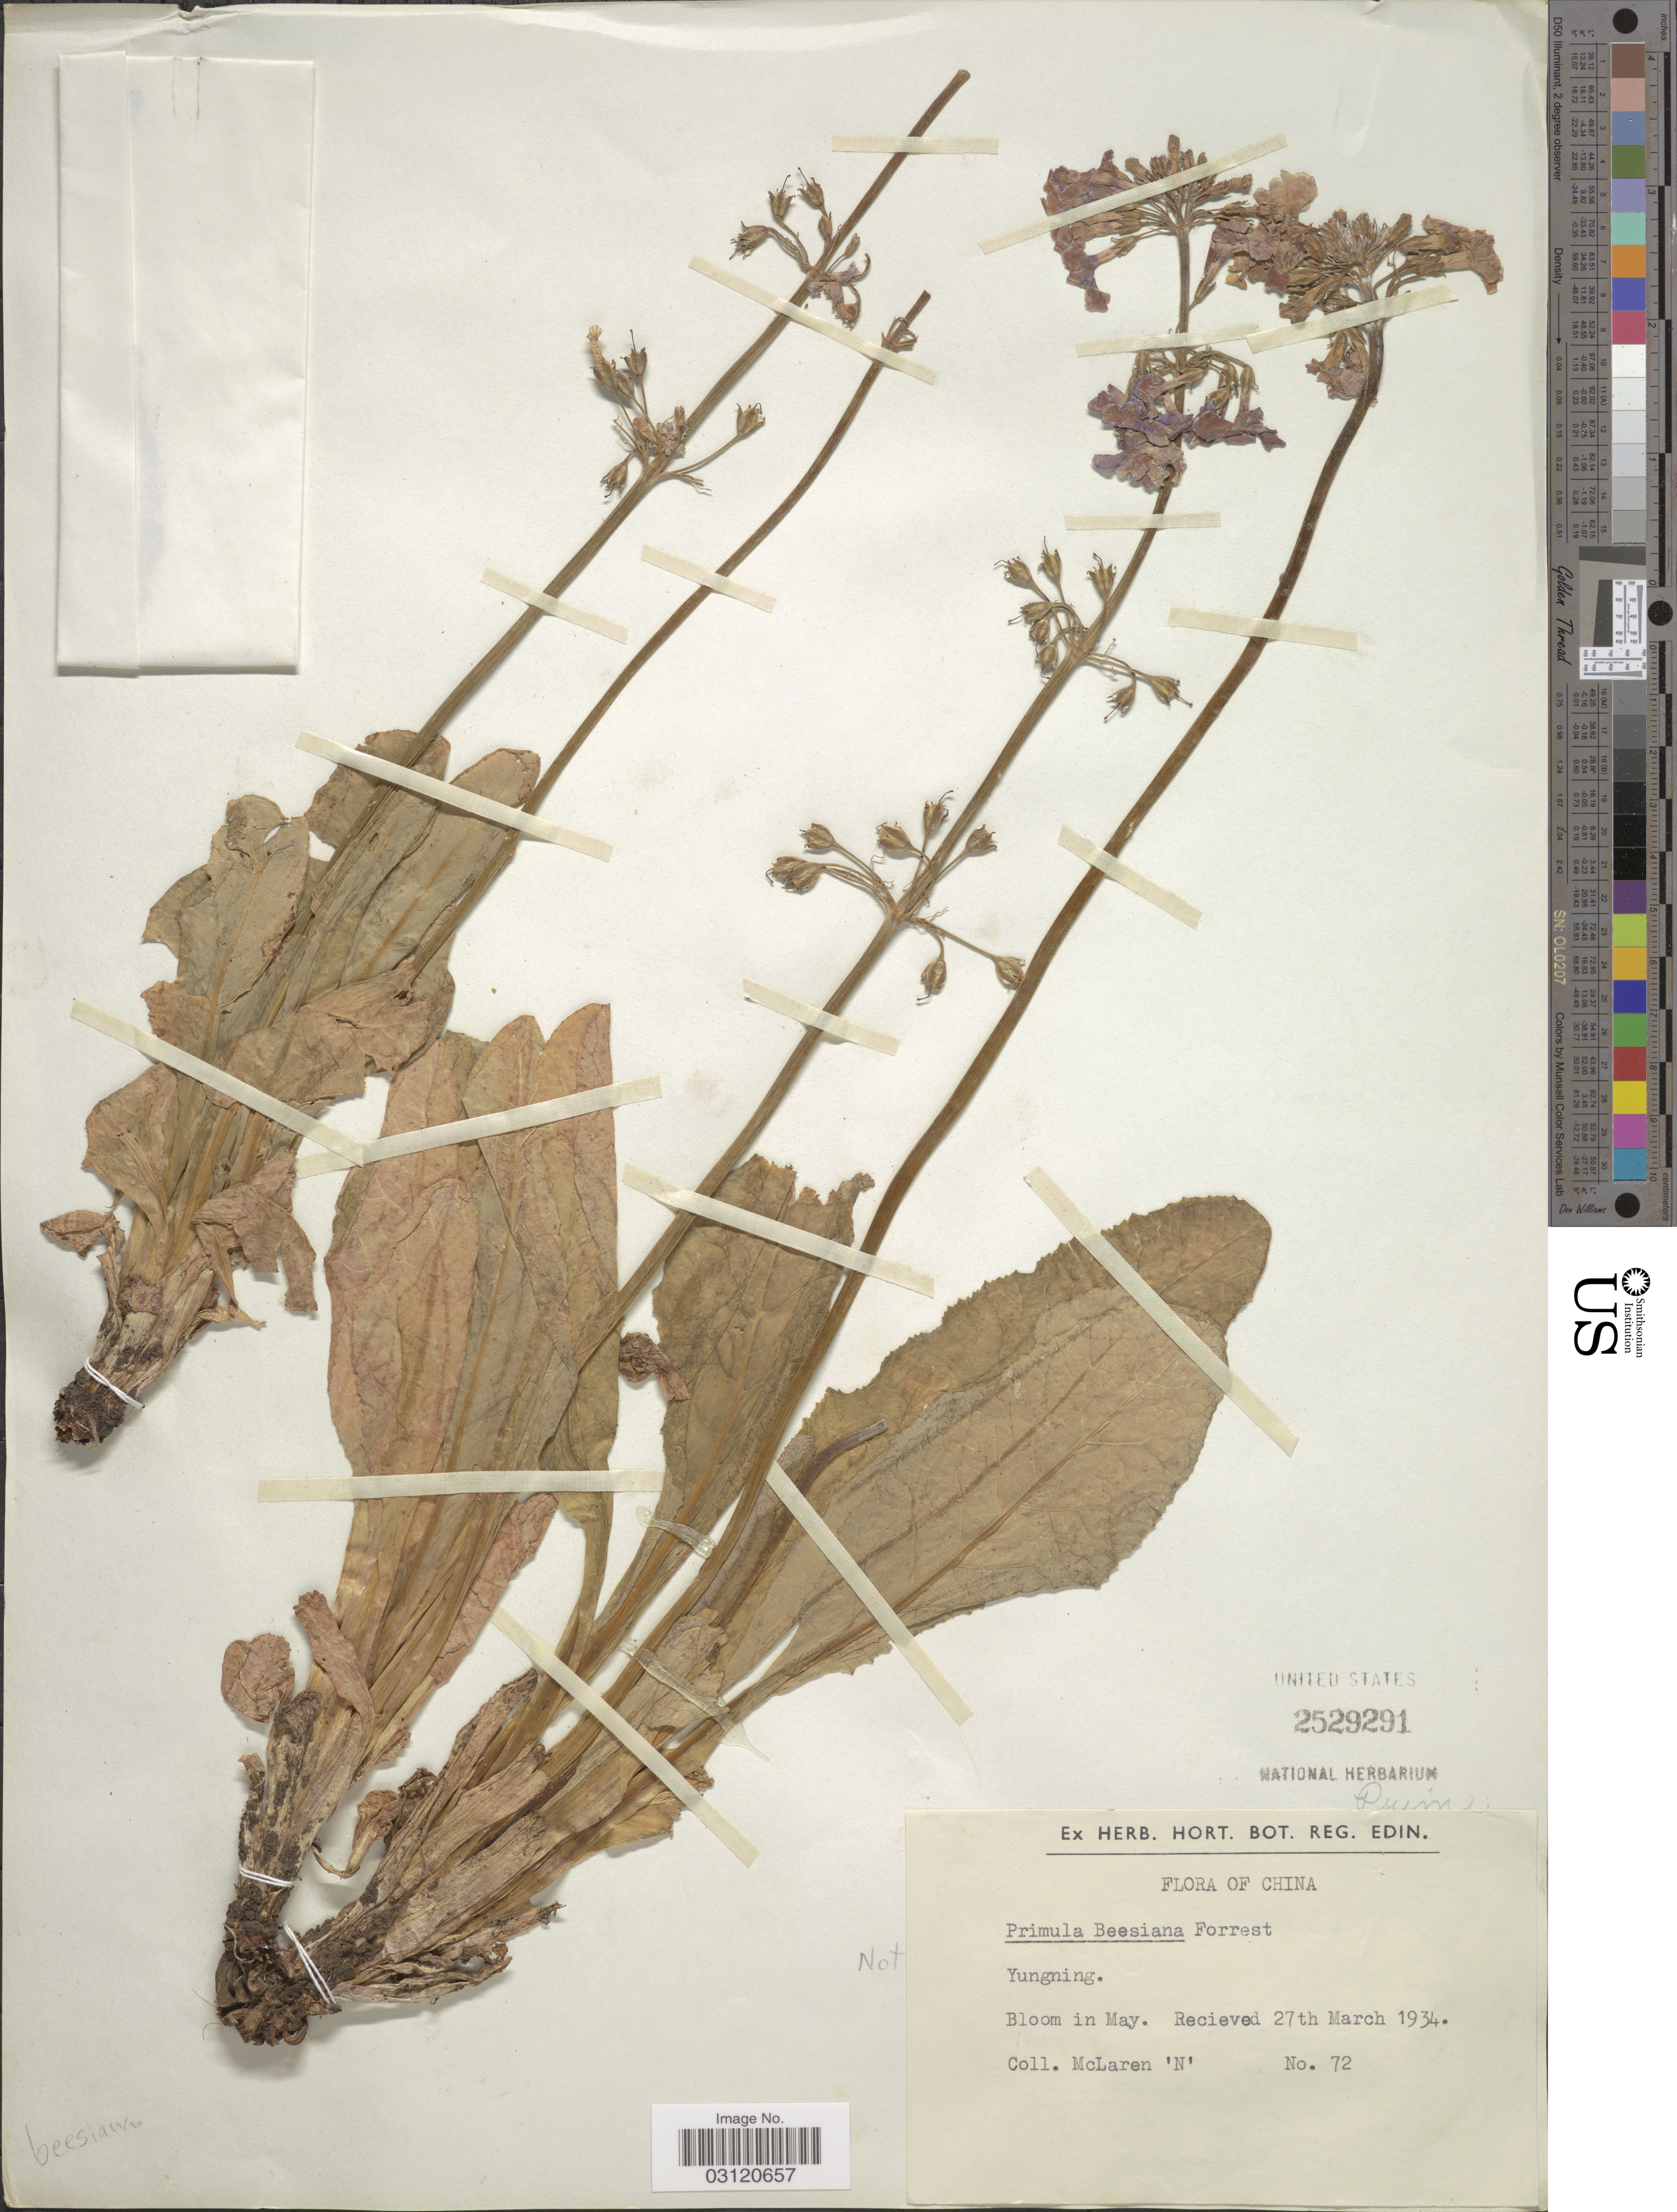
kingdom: Plantae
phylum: Tracheophyta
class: Magnoliopsida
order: Ericales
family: Primulaceae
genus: Primula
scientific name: Primula beesiana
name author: Forrest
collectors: McLaren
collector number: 72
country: China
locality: Yungning.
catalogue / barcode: US 2529291